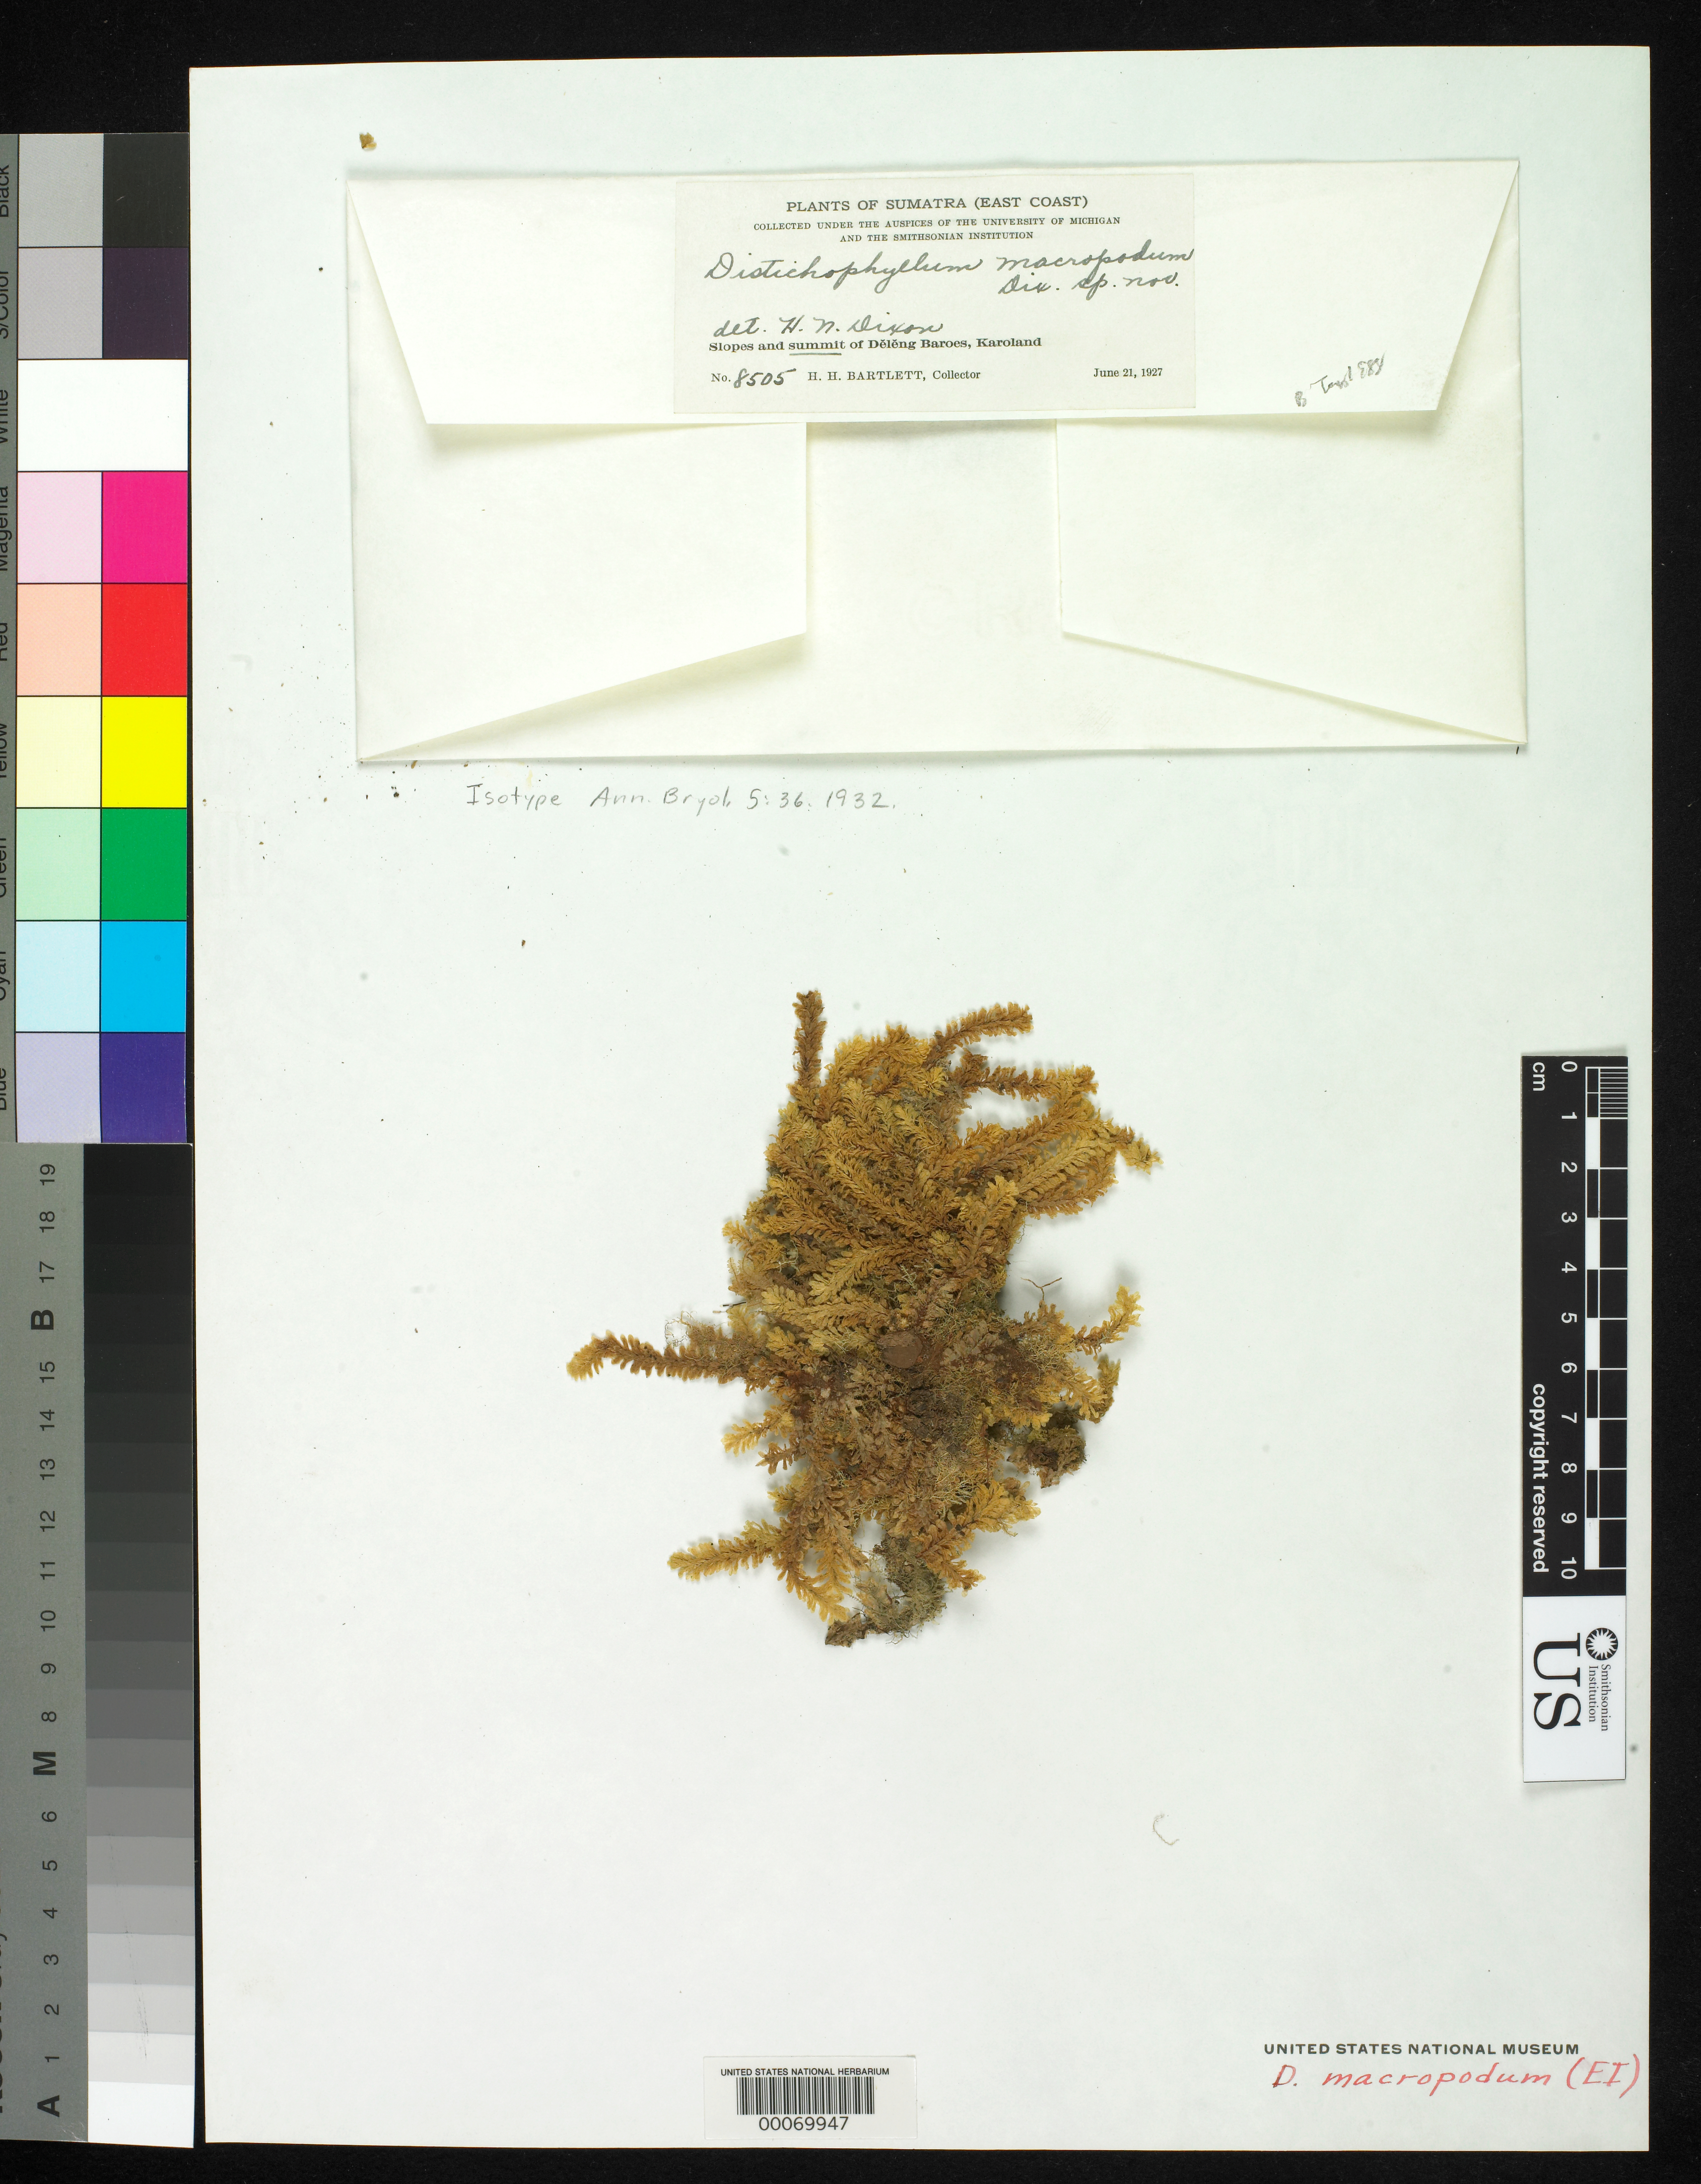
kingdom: Plantae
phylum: Bryophyta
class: Bryopsida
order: Hookeriales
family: Daltoniaceae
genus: Distichophyllum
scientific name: Distichophyllum macropodum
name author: Dixon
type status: Isotype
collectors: H. H. Bartlett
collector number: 8505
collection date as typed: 21 Jun 1927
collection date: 1927-06-21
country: Indonesia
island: Sumatra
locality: Summit of Deleng Baroes, Karoland.